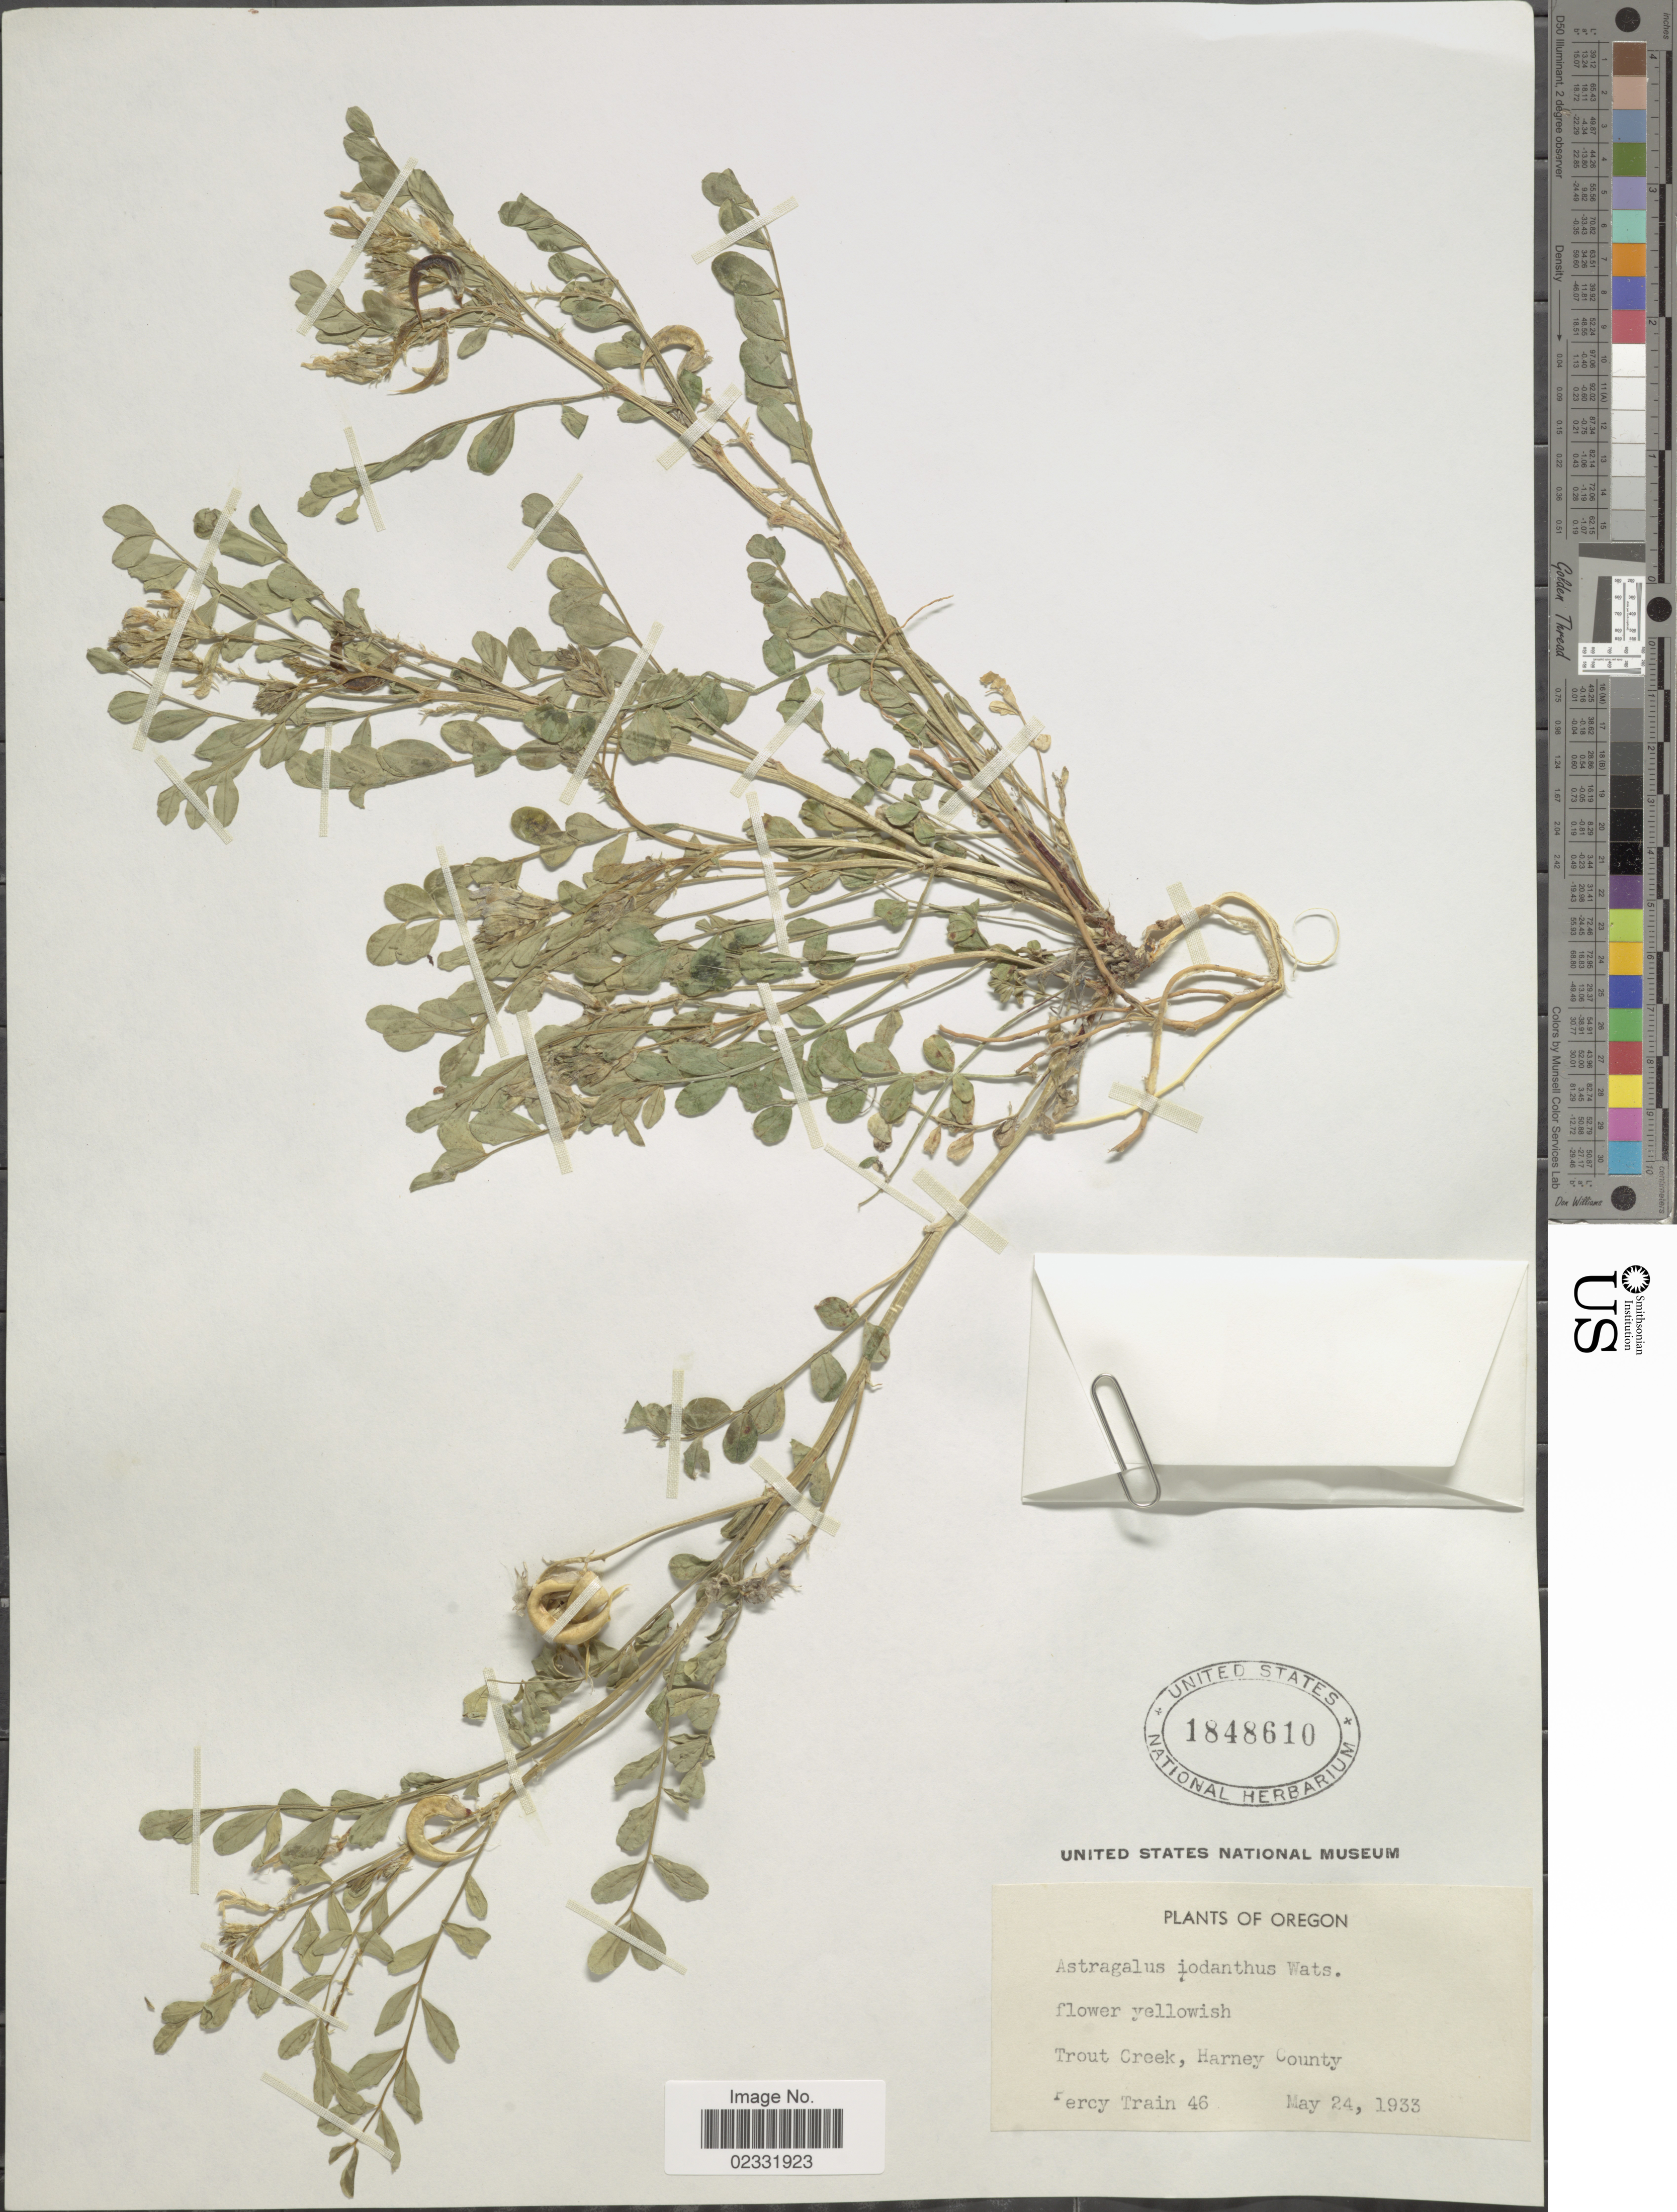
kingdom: Plantae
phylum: Tracheophyta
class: Magnoliopsida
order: Fabales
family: Fabaceae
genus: Astragalus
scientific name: Astragalus iodanthus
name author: S. Watson in C. King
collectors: P. Train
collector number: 46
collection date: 1933-05-24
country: United States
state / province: Oregon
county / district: Harney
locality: Trout Creek, Harney County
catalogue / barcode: US 1848610